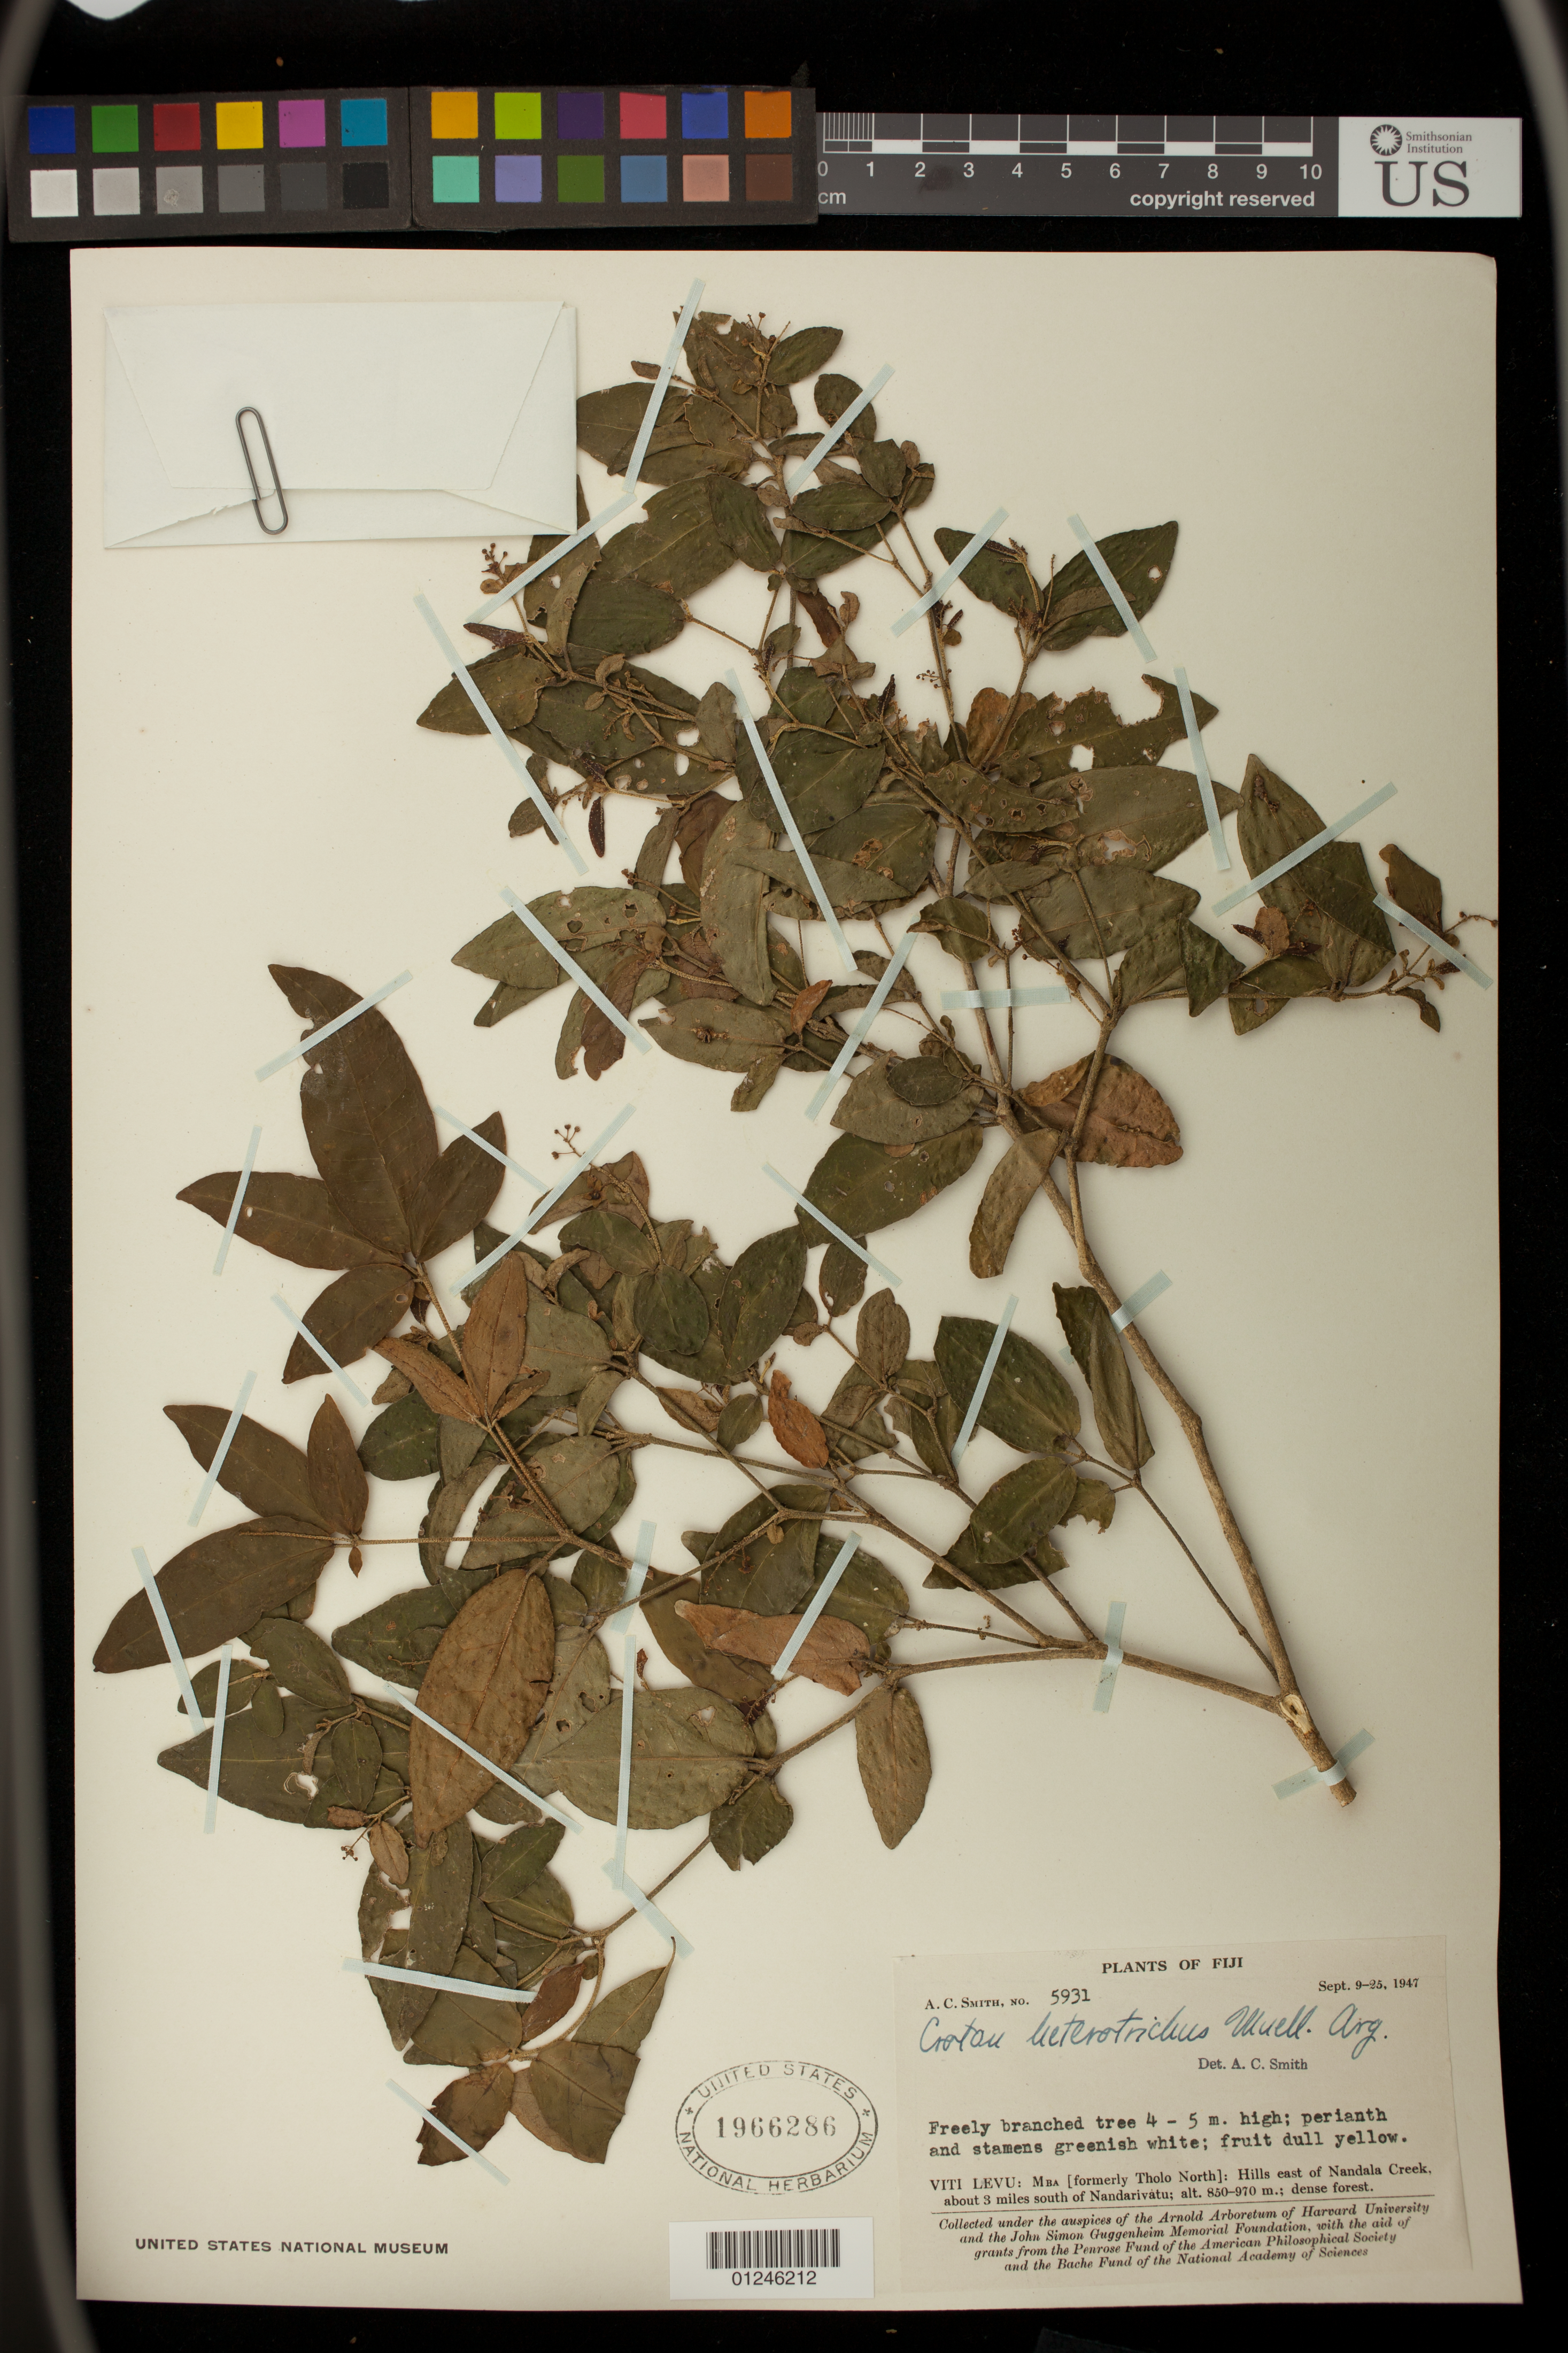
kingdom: Plantae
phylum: Tracheophyta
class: Magnoliopsida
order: Malpighiales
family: Euphorbiaceae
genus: Croton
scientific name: Croton heterotrichus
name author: Müll. Arg.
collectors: A. C. Smith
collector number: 5931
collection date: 1947-09-09/1947-09-25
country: Fiji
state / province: Western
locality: VITI LEVU: Mba [formerly Tholo North]: Hills east of Nandala Creek, about 3 miles south of Nandarivatu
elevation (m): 850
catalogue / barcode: US 1966286